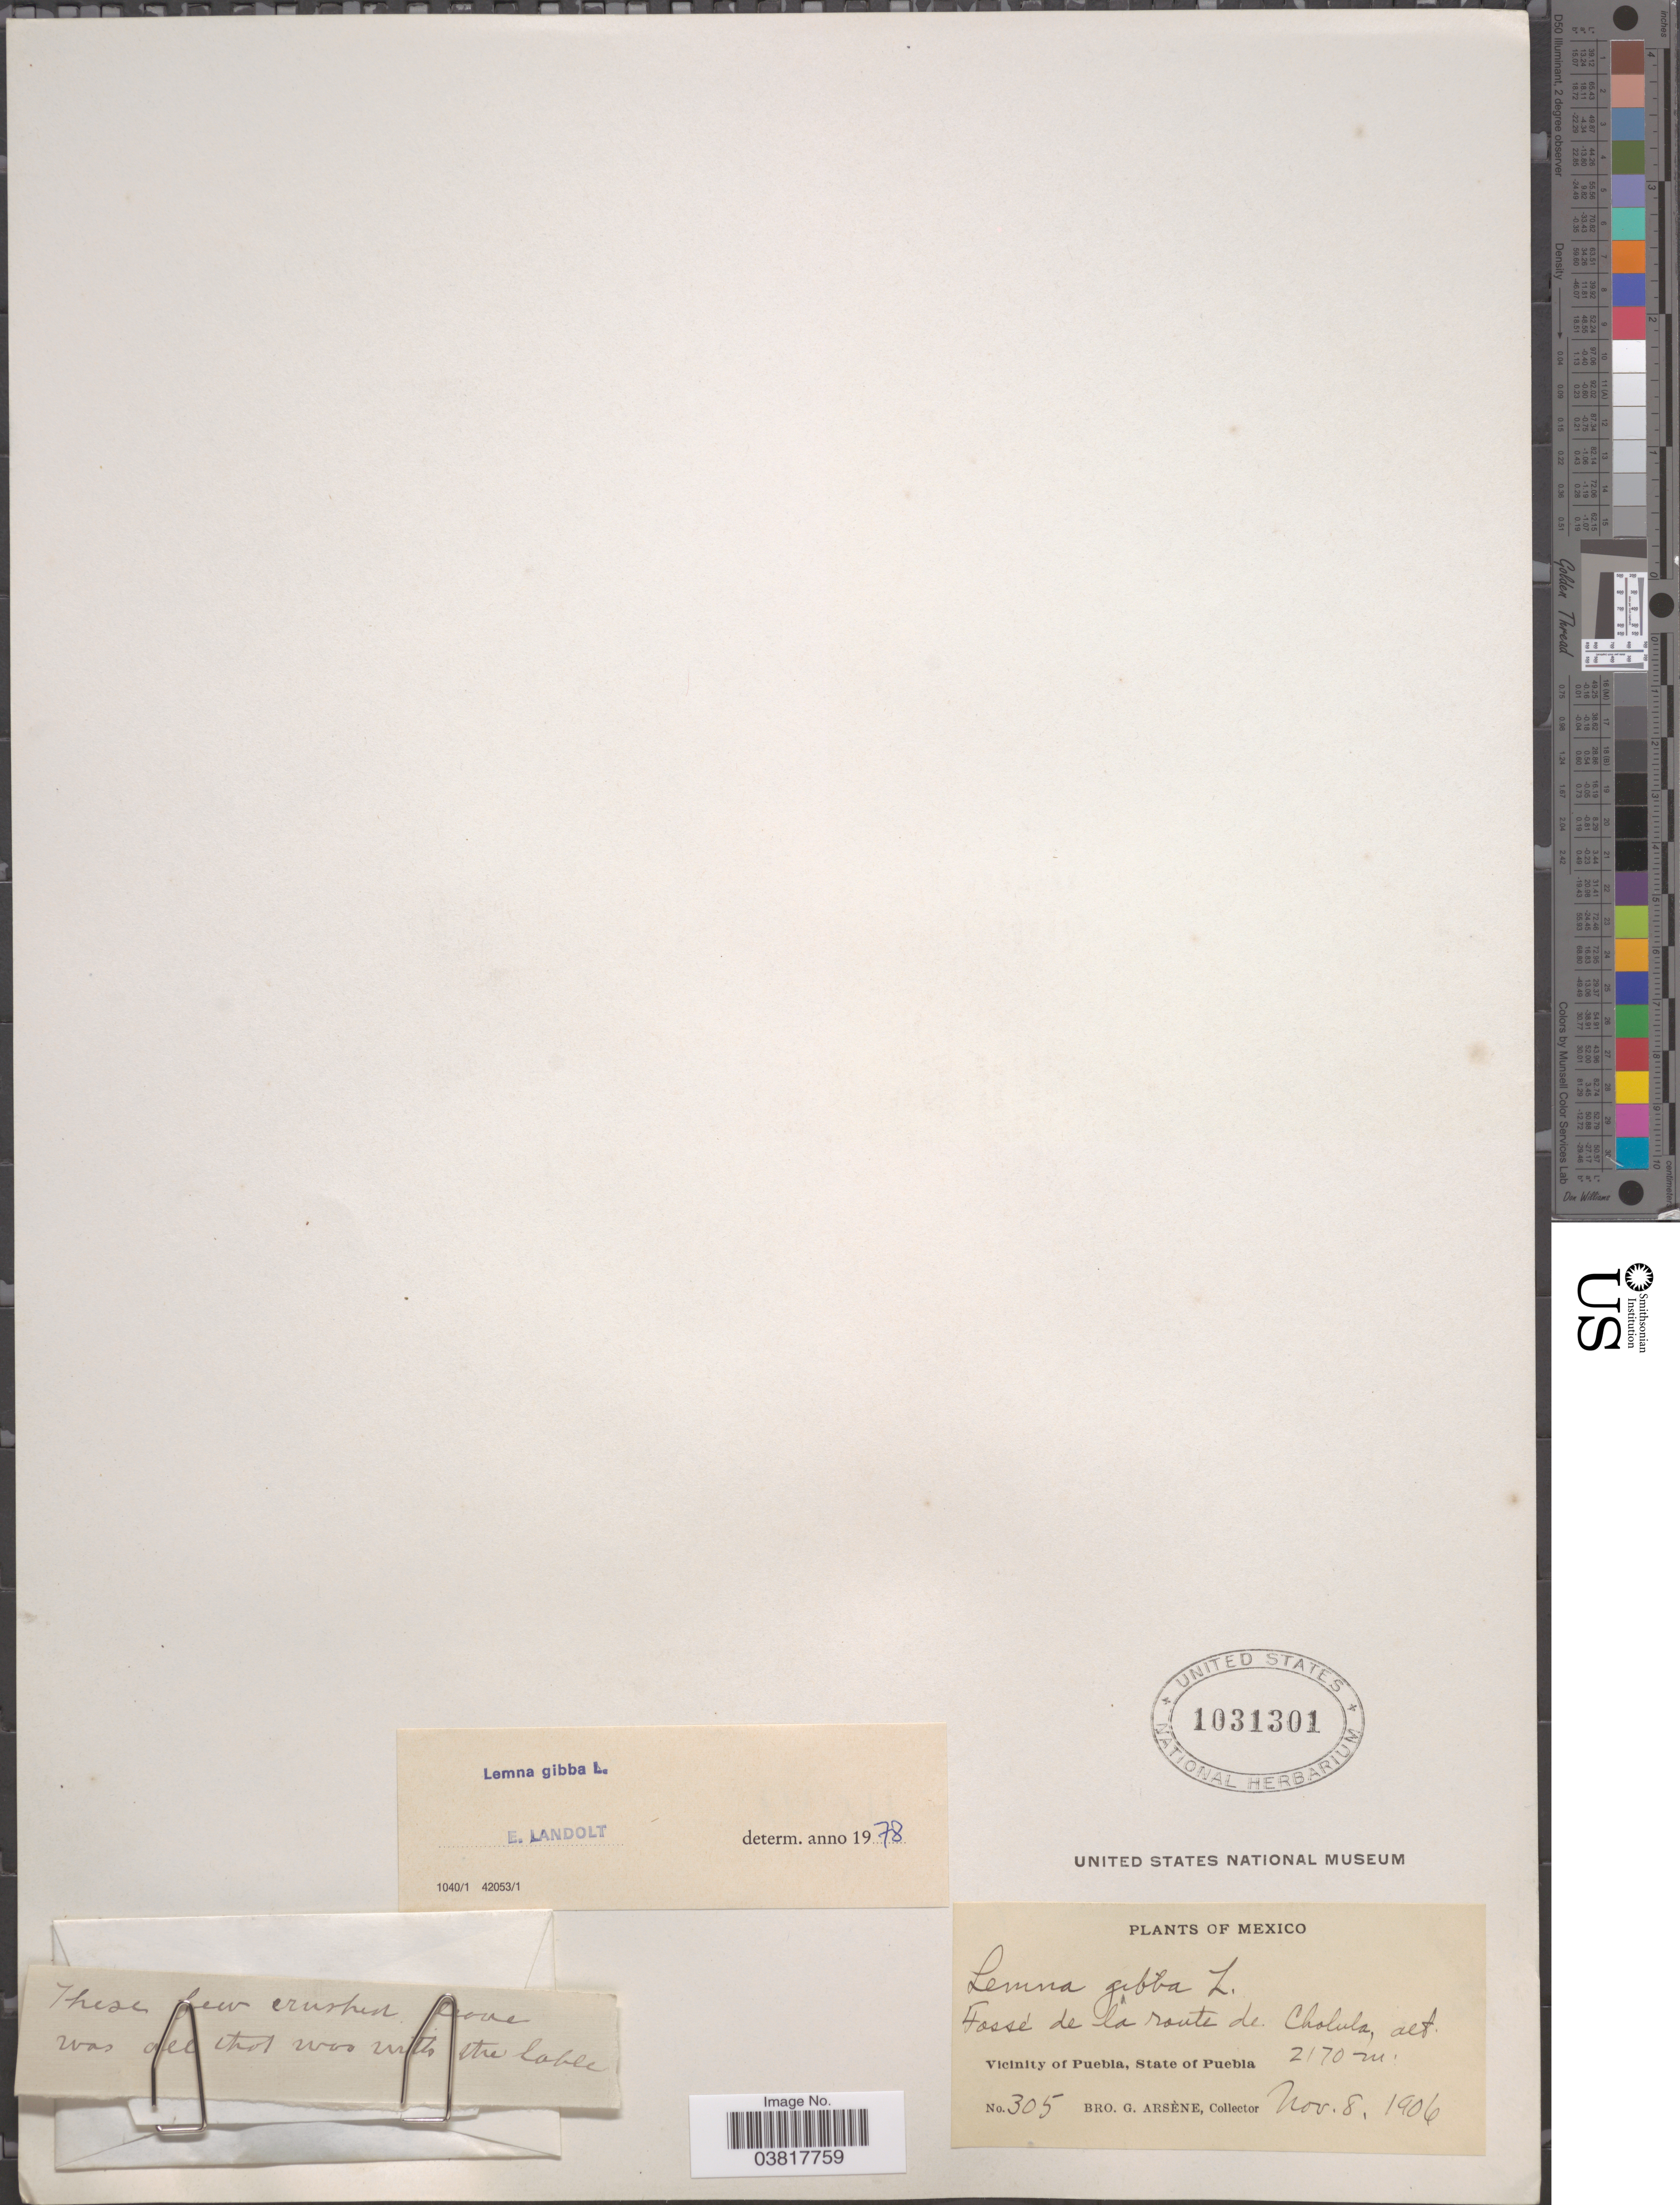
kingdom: Plantae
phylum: Tracheophyta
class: Liliopsida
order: Alismatales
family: Araceae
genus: Lemna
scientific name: Lemna gibba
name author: L.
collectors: Bro. G. Arsène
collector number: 305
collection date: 1906-11-08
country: Mexico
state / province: Puebla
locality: Fossé de la route de Cholula. Vicinity of Puebla.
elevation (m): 2170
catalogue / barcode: US 1031301